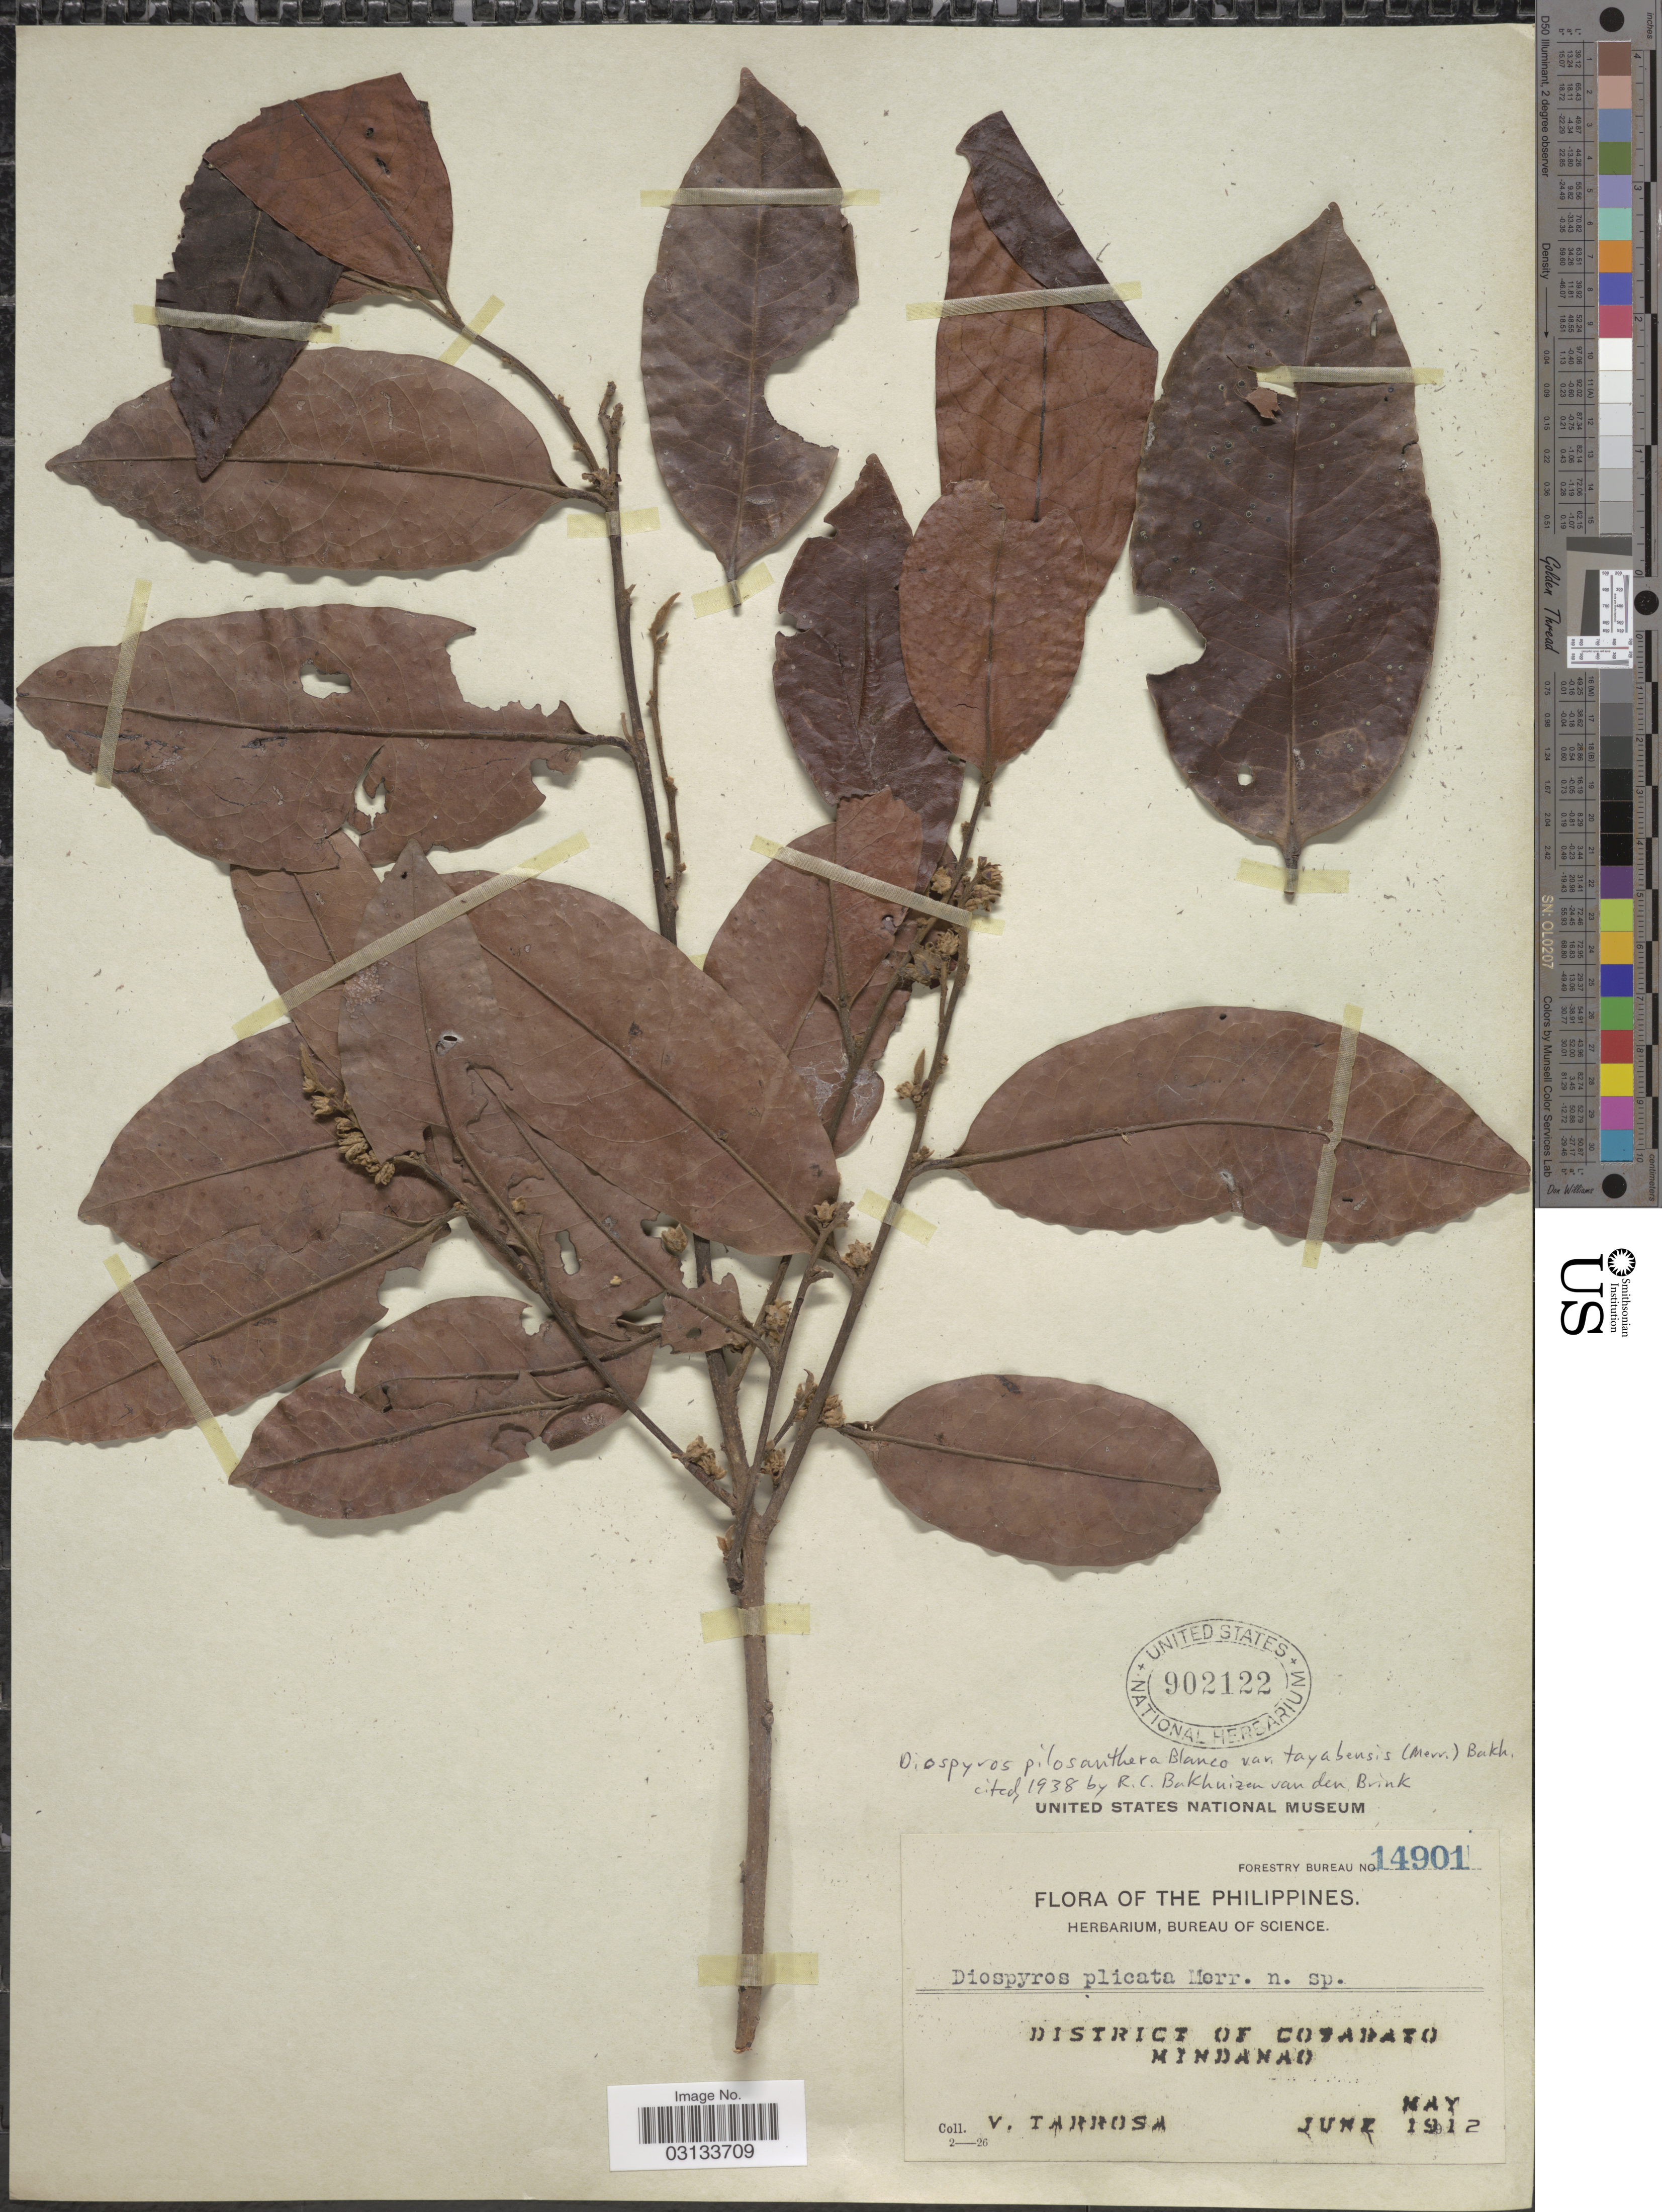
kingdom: Plantae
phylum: Tracheophyta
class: Magnoliopsida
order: Ericales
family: Ebenaceae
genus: Diospyros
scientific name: Diospyros pilosanthera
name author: Blanco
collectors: V. Tarrosa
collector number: Forestry Bureau 14901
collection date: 1912-05/1912-06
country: Philippines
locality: District of Cotabato, Mindanao.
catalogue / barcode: US 902122